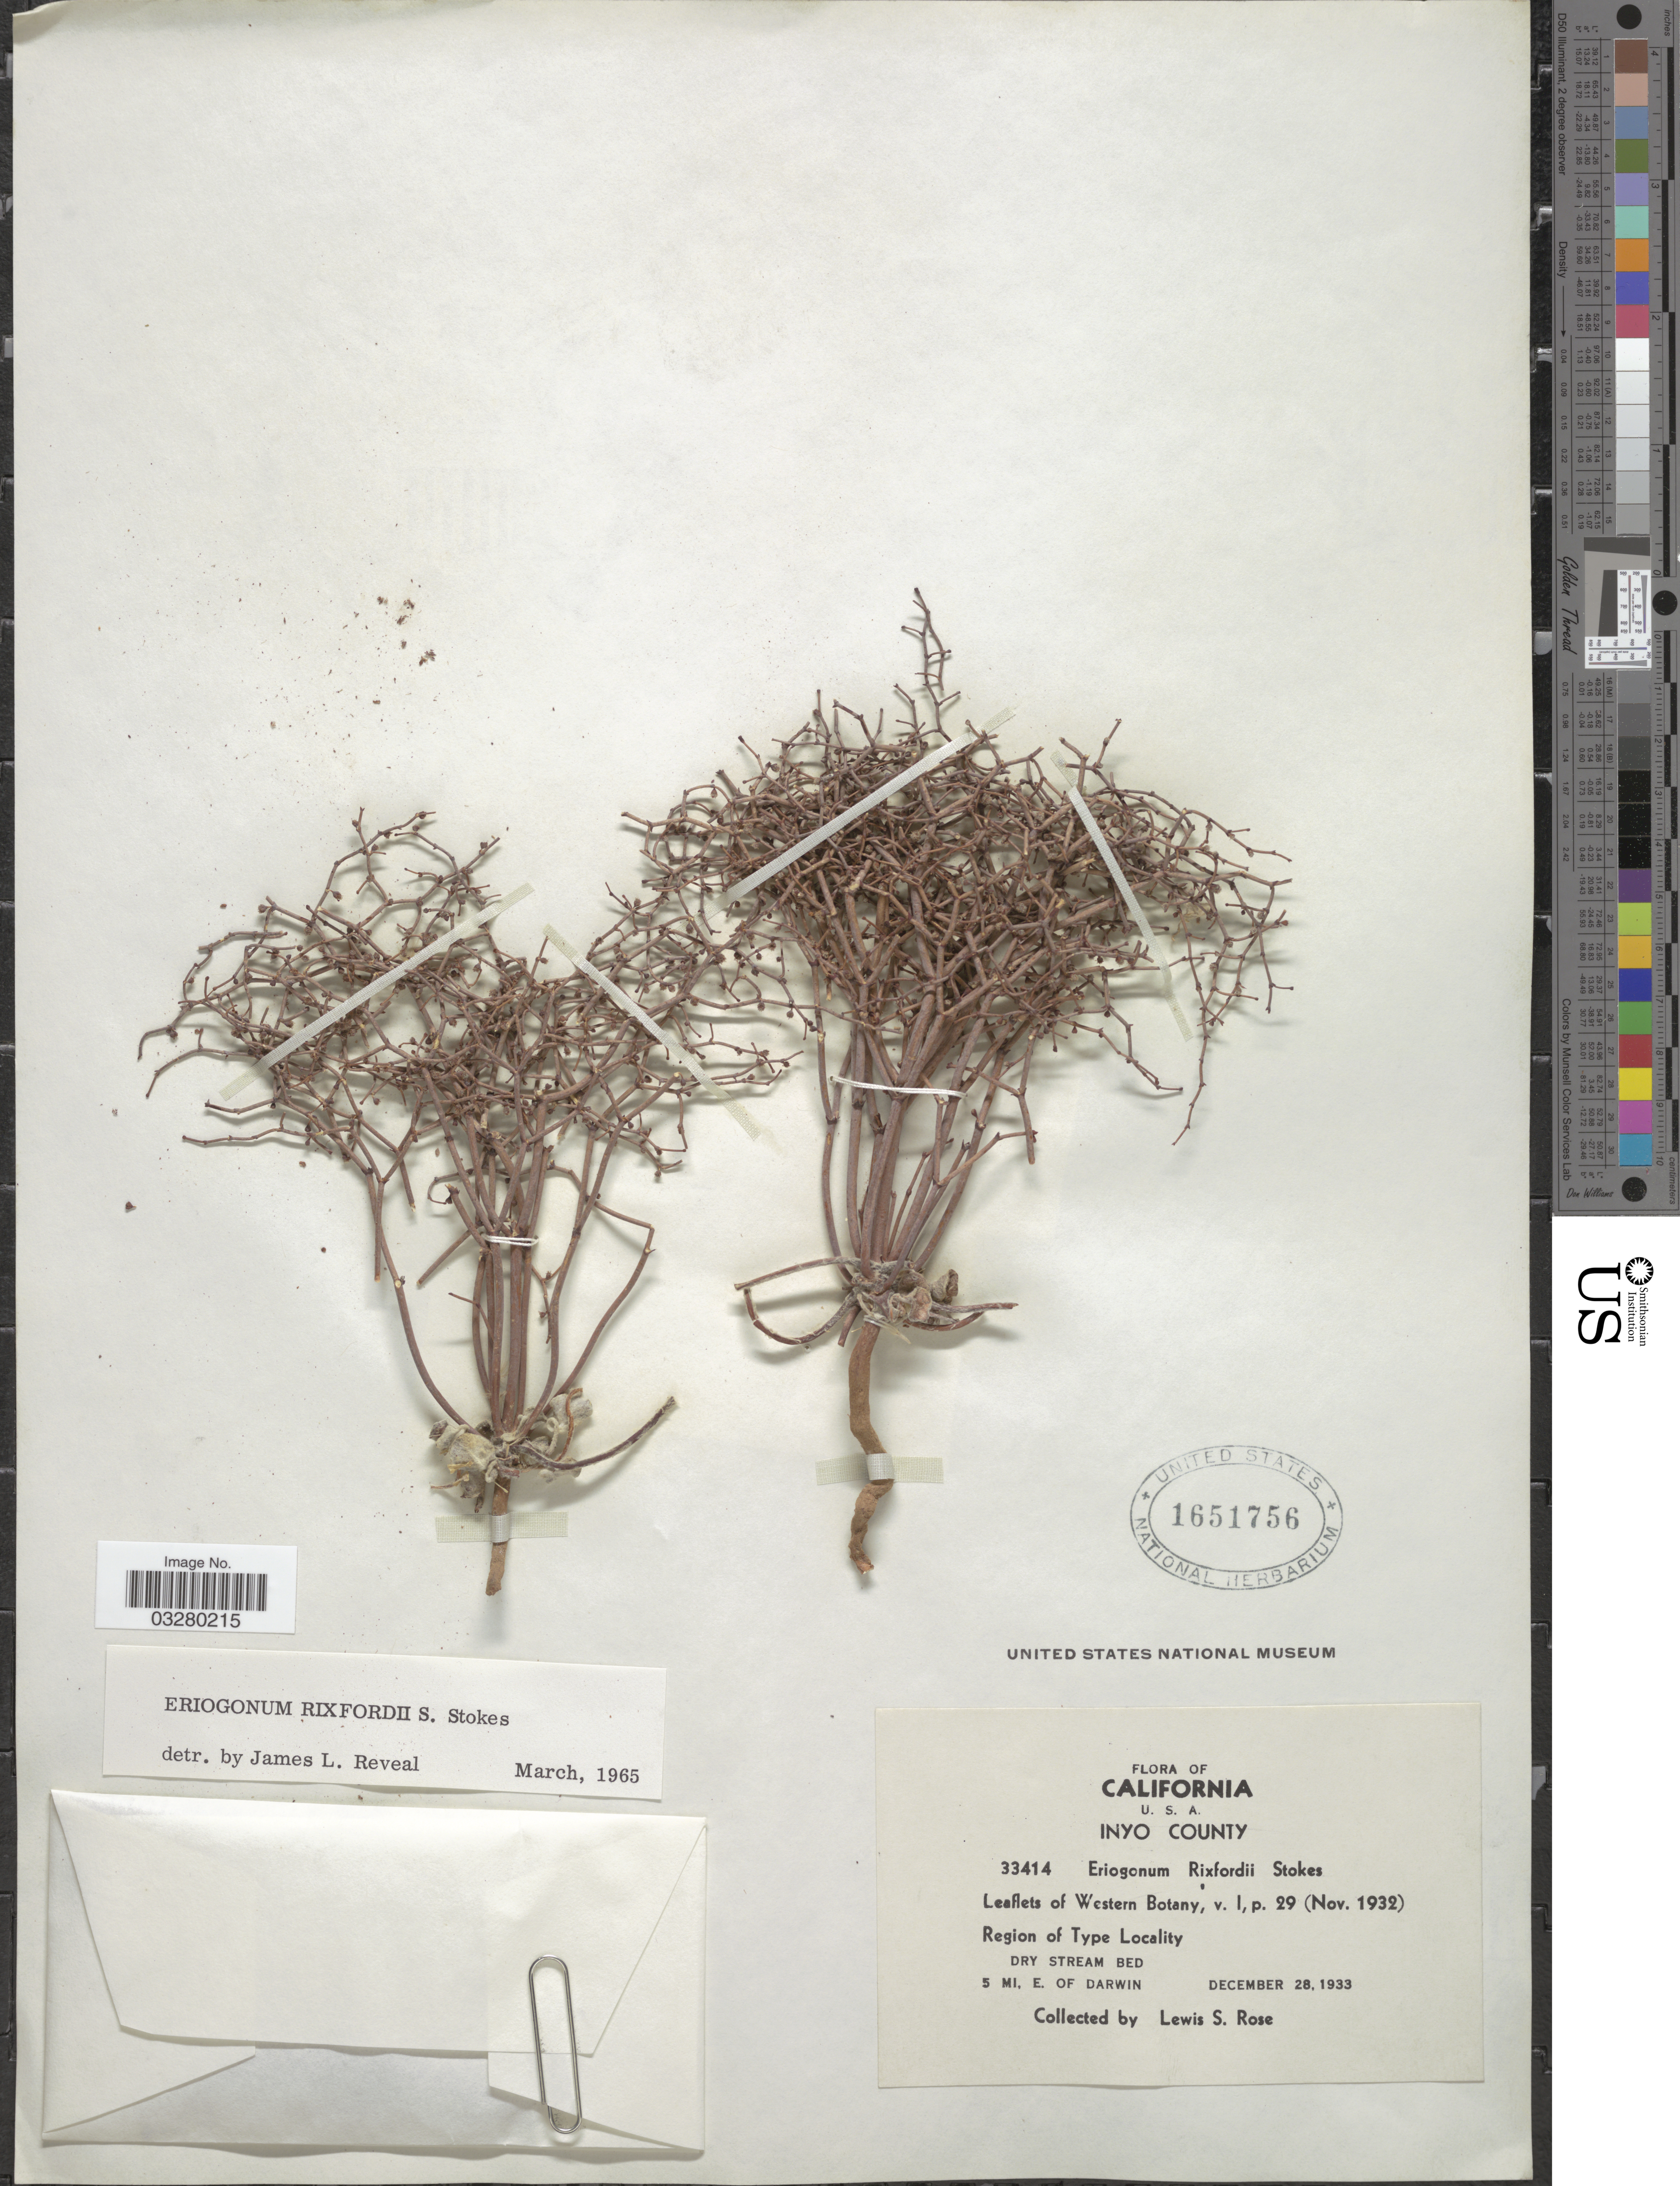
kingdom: Plantae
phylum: Tracheophyta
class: Magnoliopsida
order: Caryophyllales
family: Polygonaceae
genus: Eriogonum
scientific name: Eriogonum rixfordii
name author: S. Stokes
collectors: L. S. Rose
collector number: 33414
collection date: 1933-12-28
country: United States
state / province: California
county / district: Inyo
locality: Inyo County. 5 mi. E. of Darwin.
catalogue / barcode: US 1651756